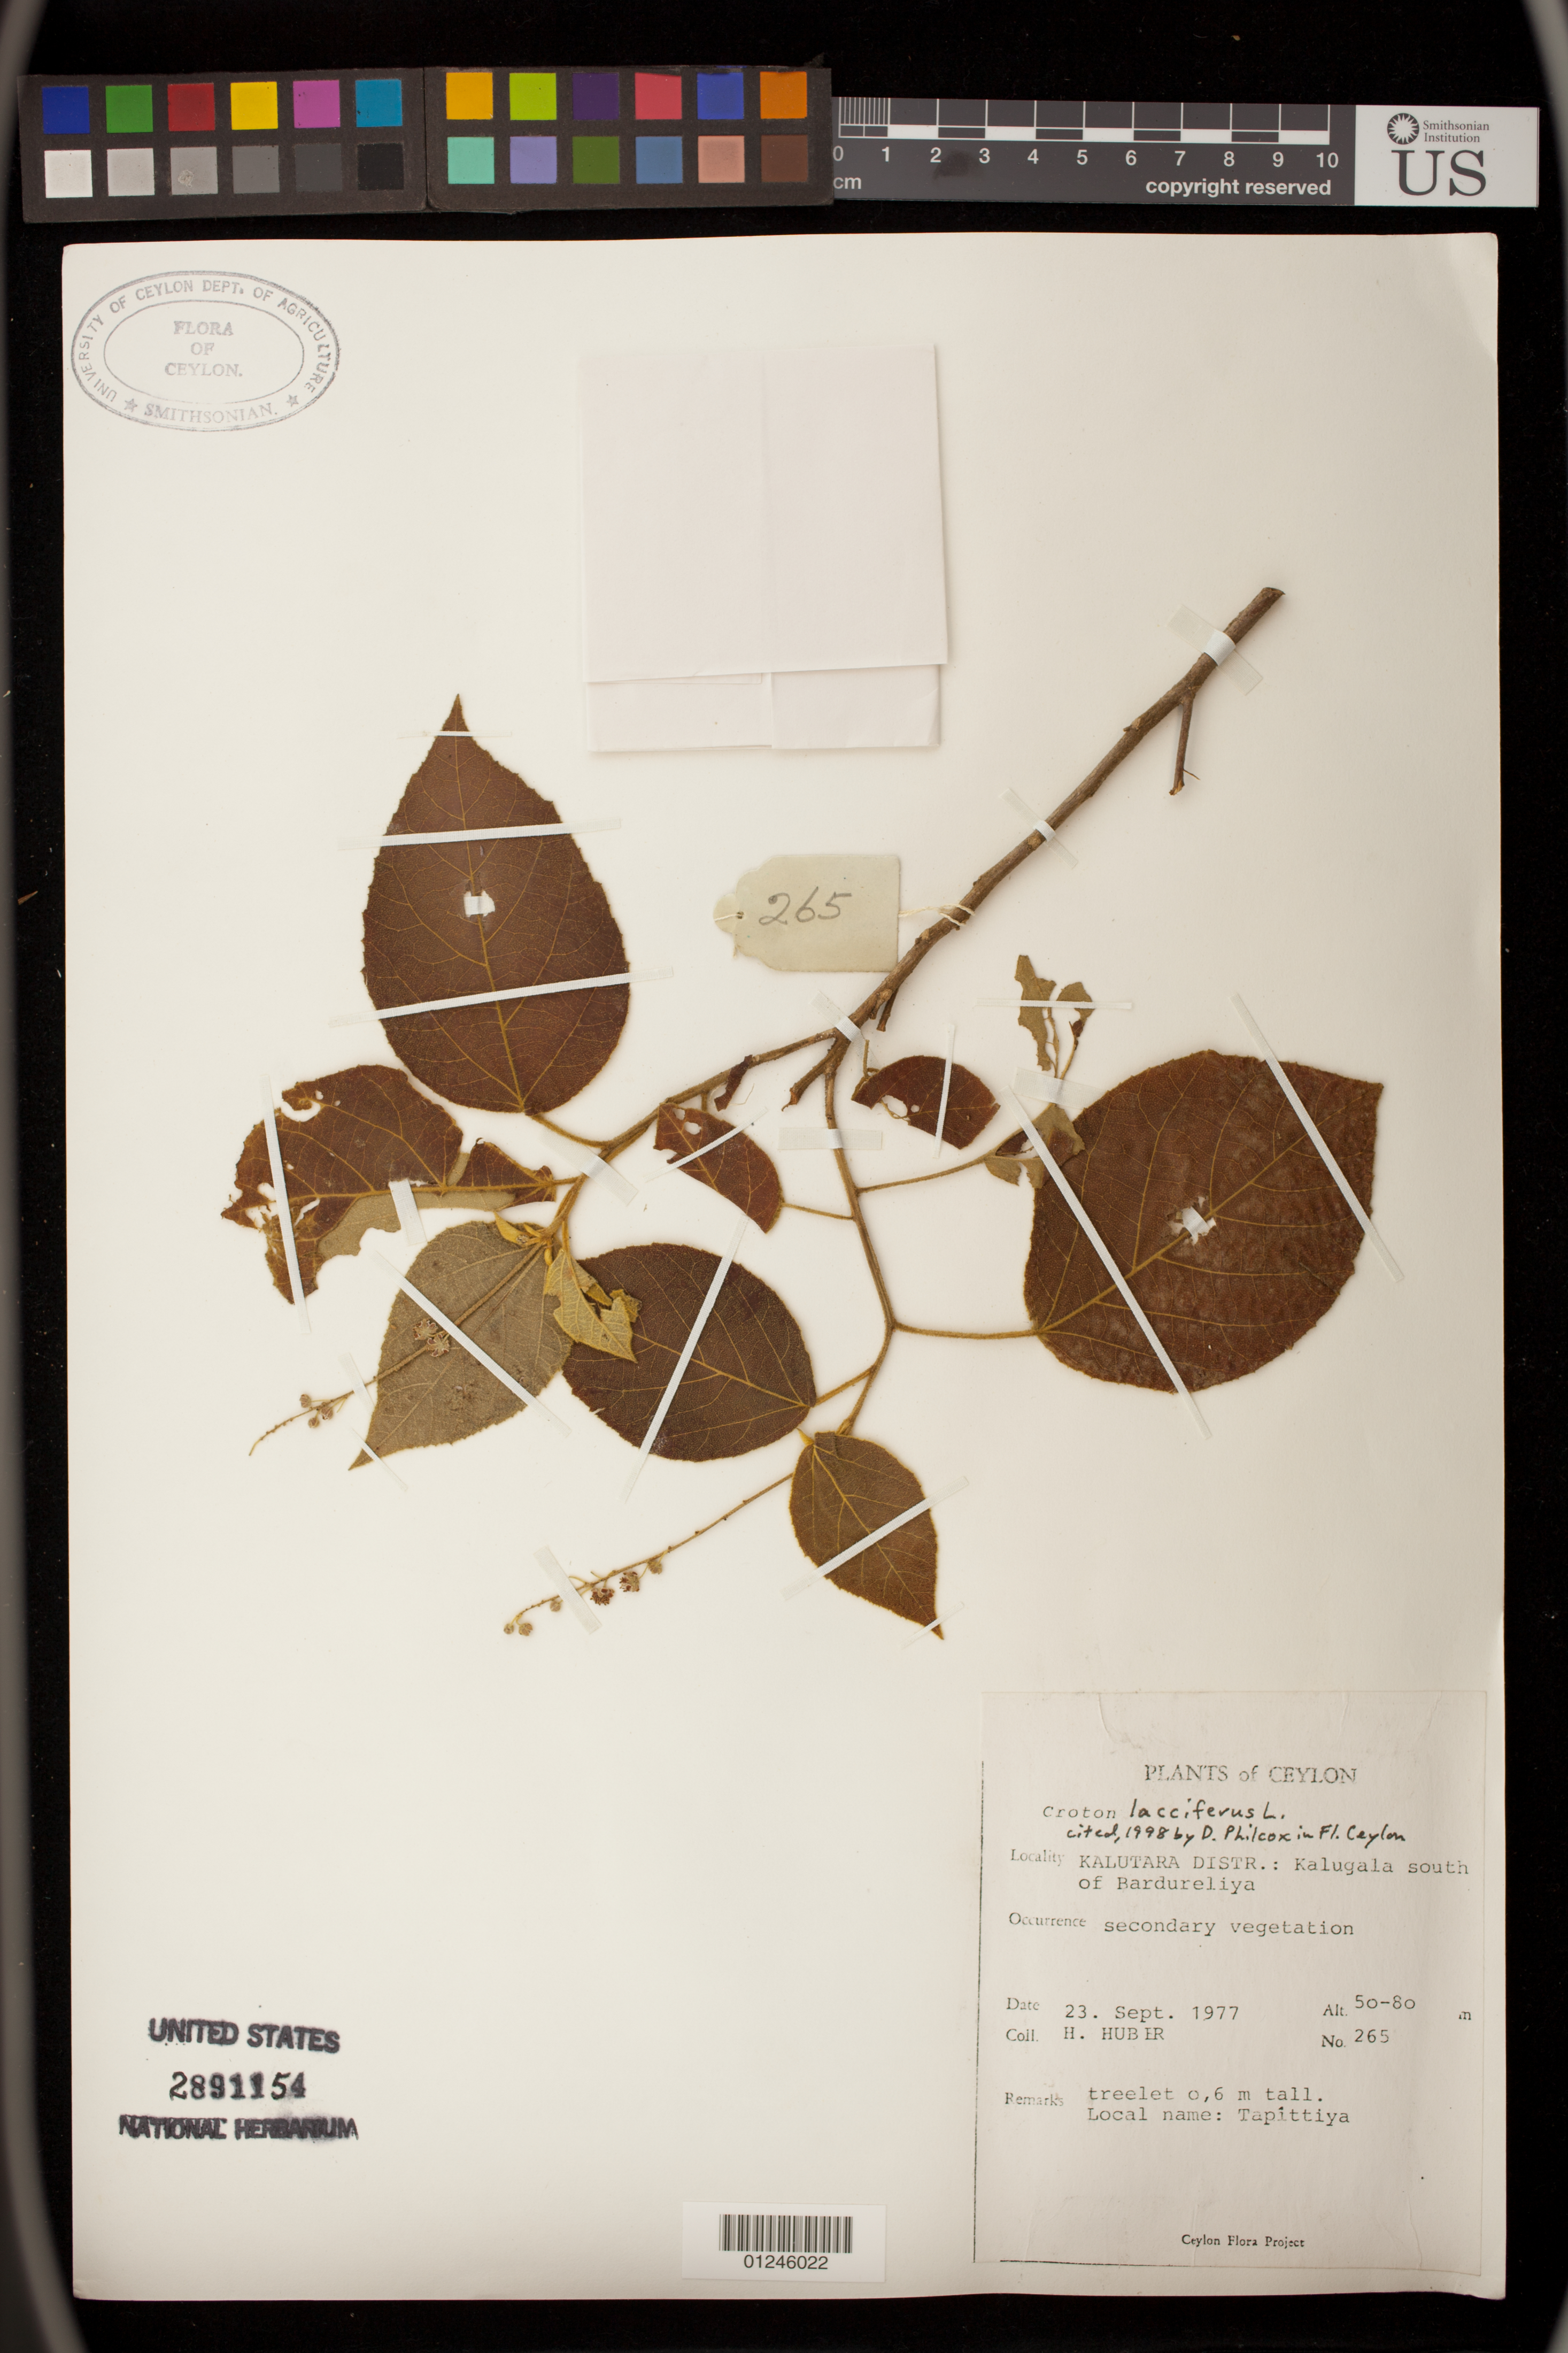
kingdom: Plantae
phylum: Tracheophyta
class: Magnoliopsida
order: Malpighiales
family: Euphorbiaceae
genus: Croton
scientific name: Croton lacciferus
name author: Blanco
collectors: H. Huber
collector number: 265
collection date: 1977-09-23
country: Sri Lanka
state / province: Western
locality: Kalutara District, Kalugala south of Bardureliya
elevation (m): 50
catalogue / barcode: US 2891154